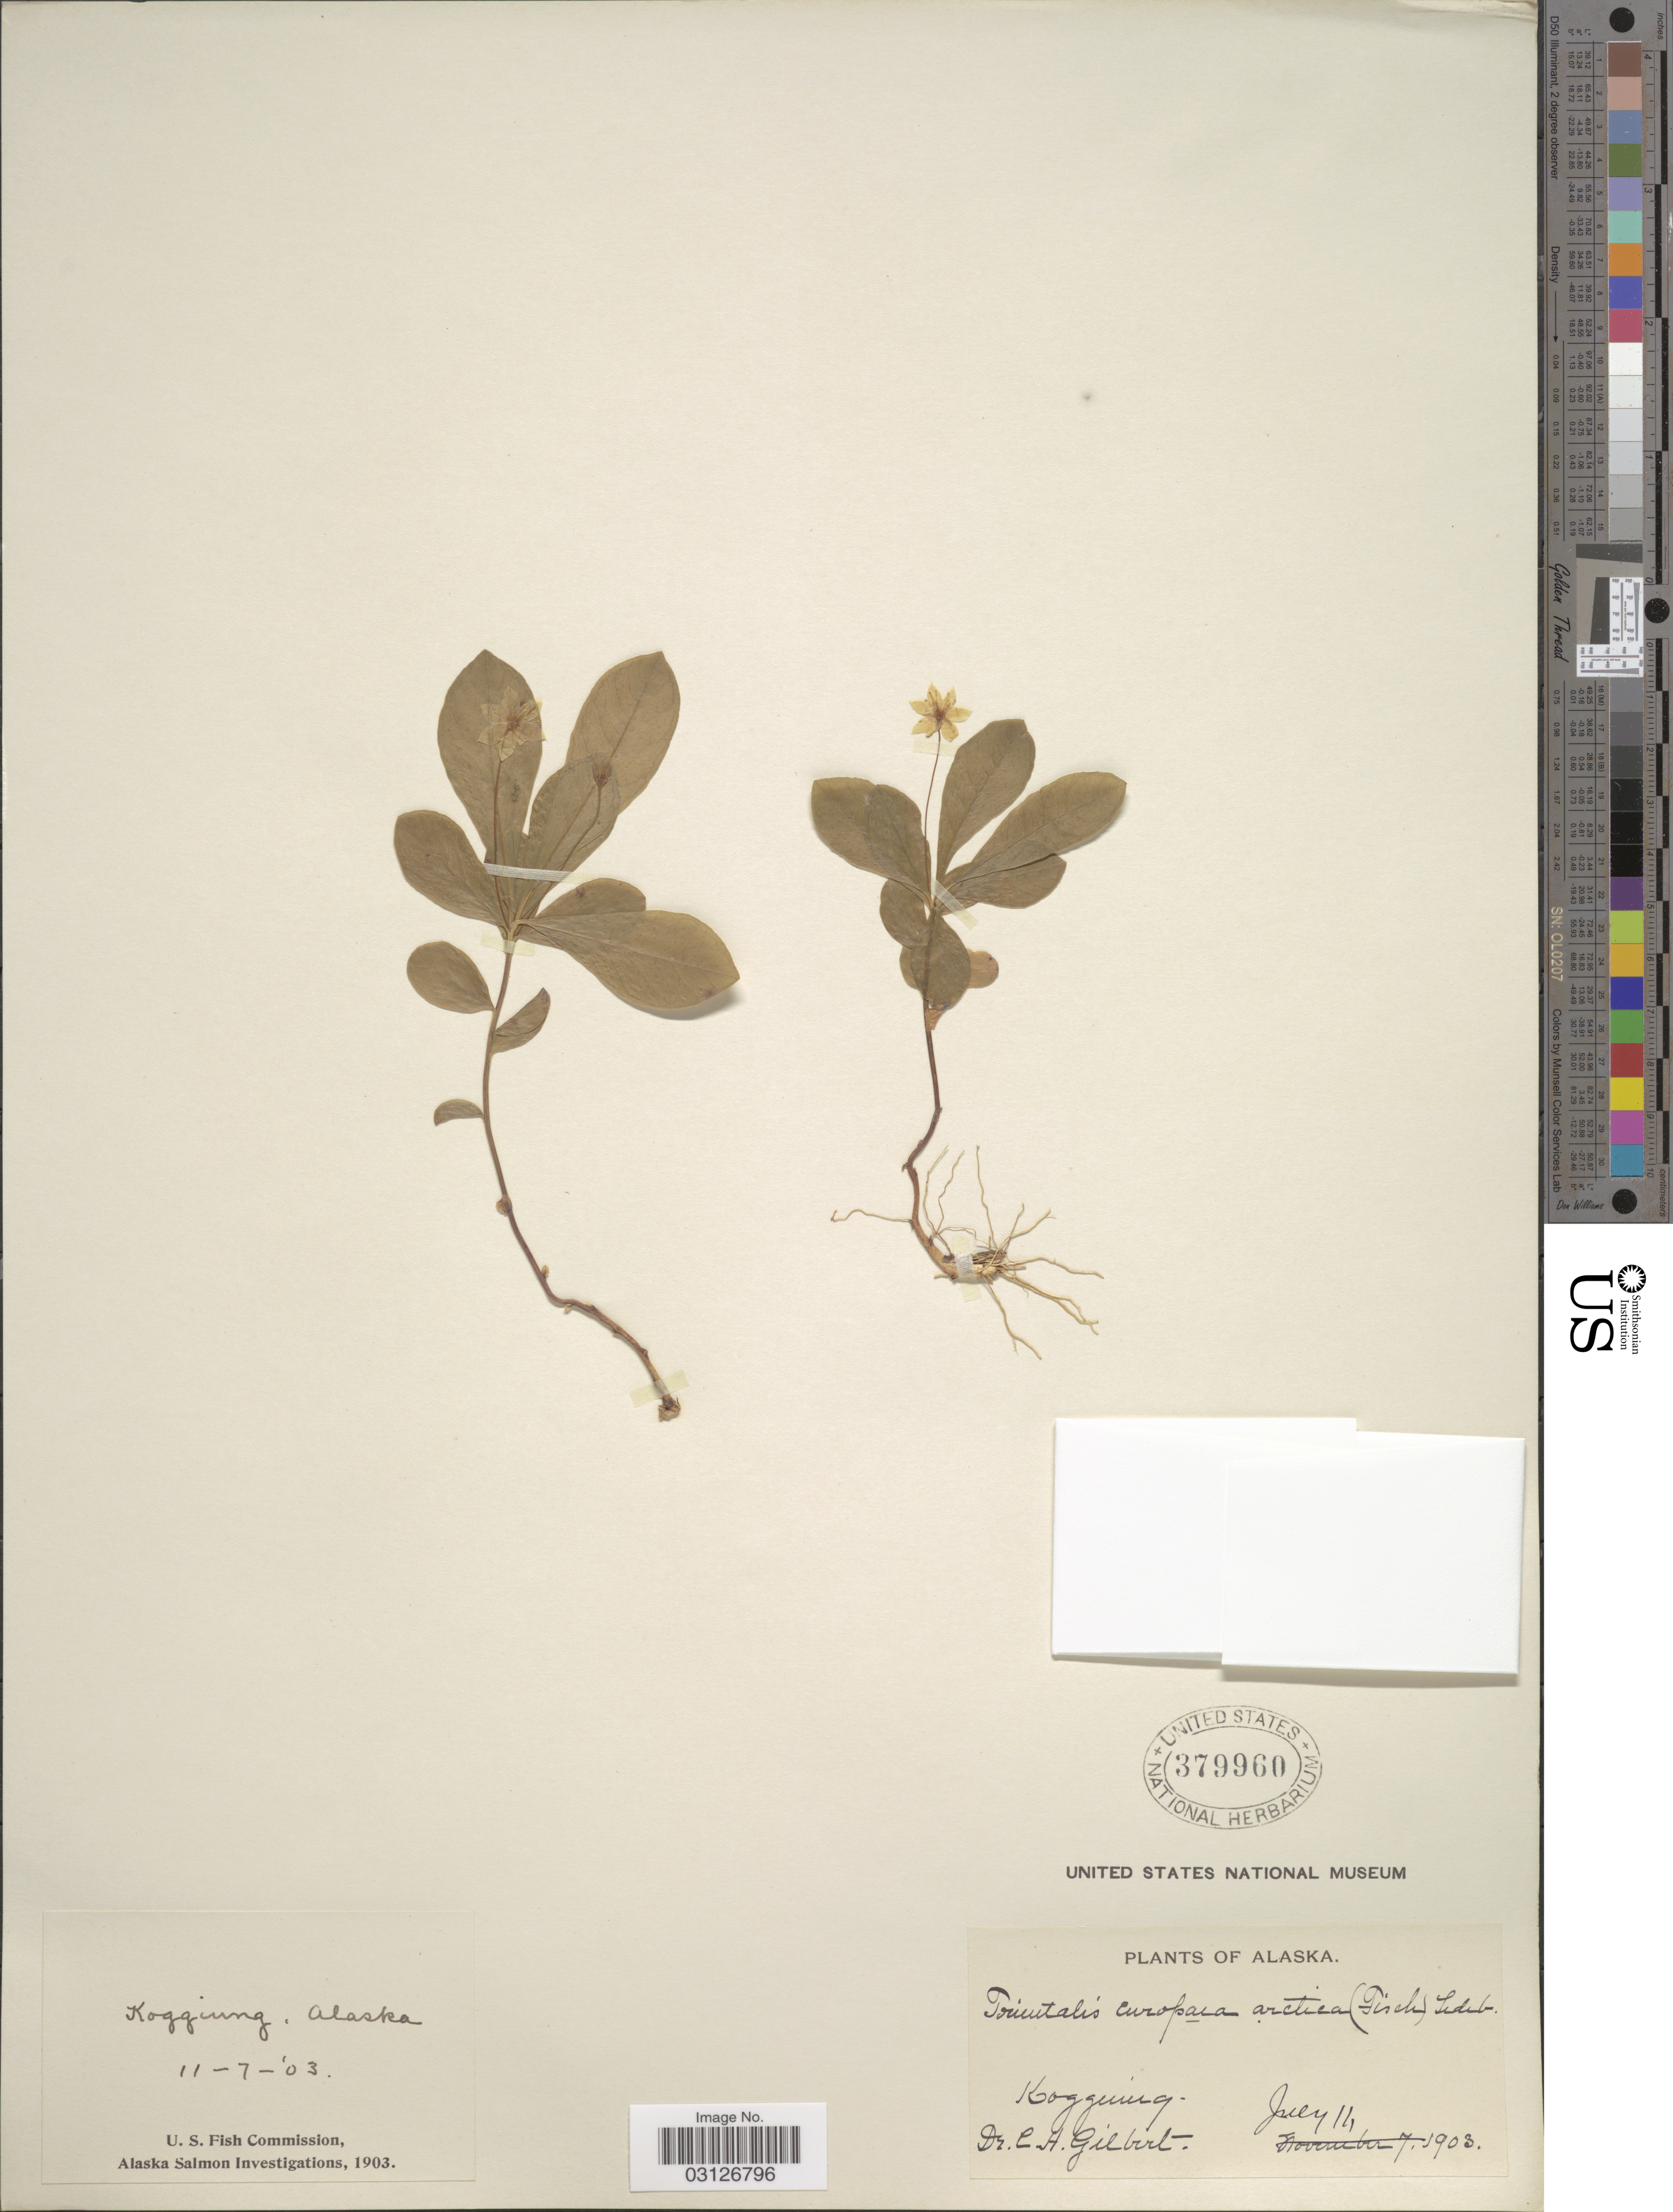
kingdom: Plantae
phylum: Tracheophyta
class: Magnoliopsida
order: Ericales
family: Primulaceae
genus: Trientalis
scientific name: Trientalis europaea subsp. arctica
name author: (Fisch. ex Hook.) Hultén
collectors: C. Gilbert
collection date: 1903-07-11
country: United States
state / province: Alaska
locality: Kogguing.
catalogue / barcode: US 379960